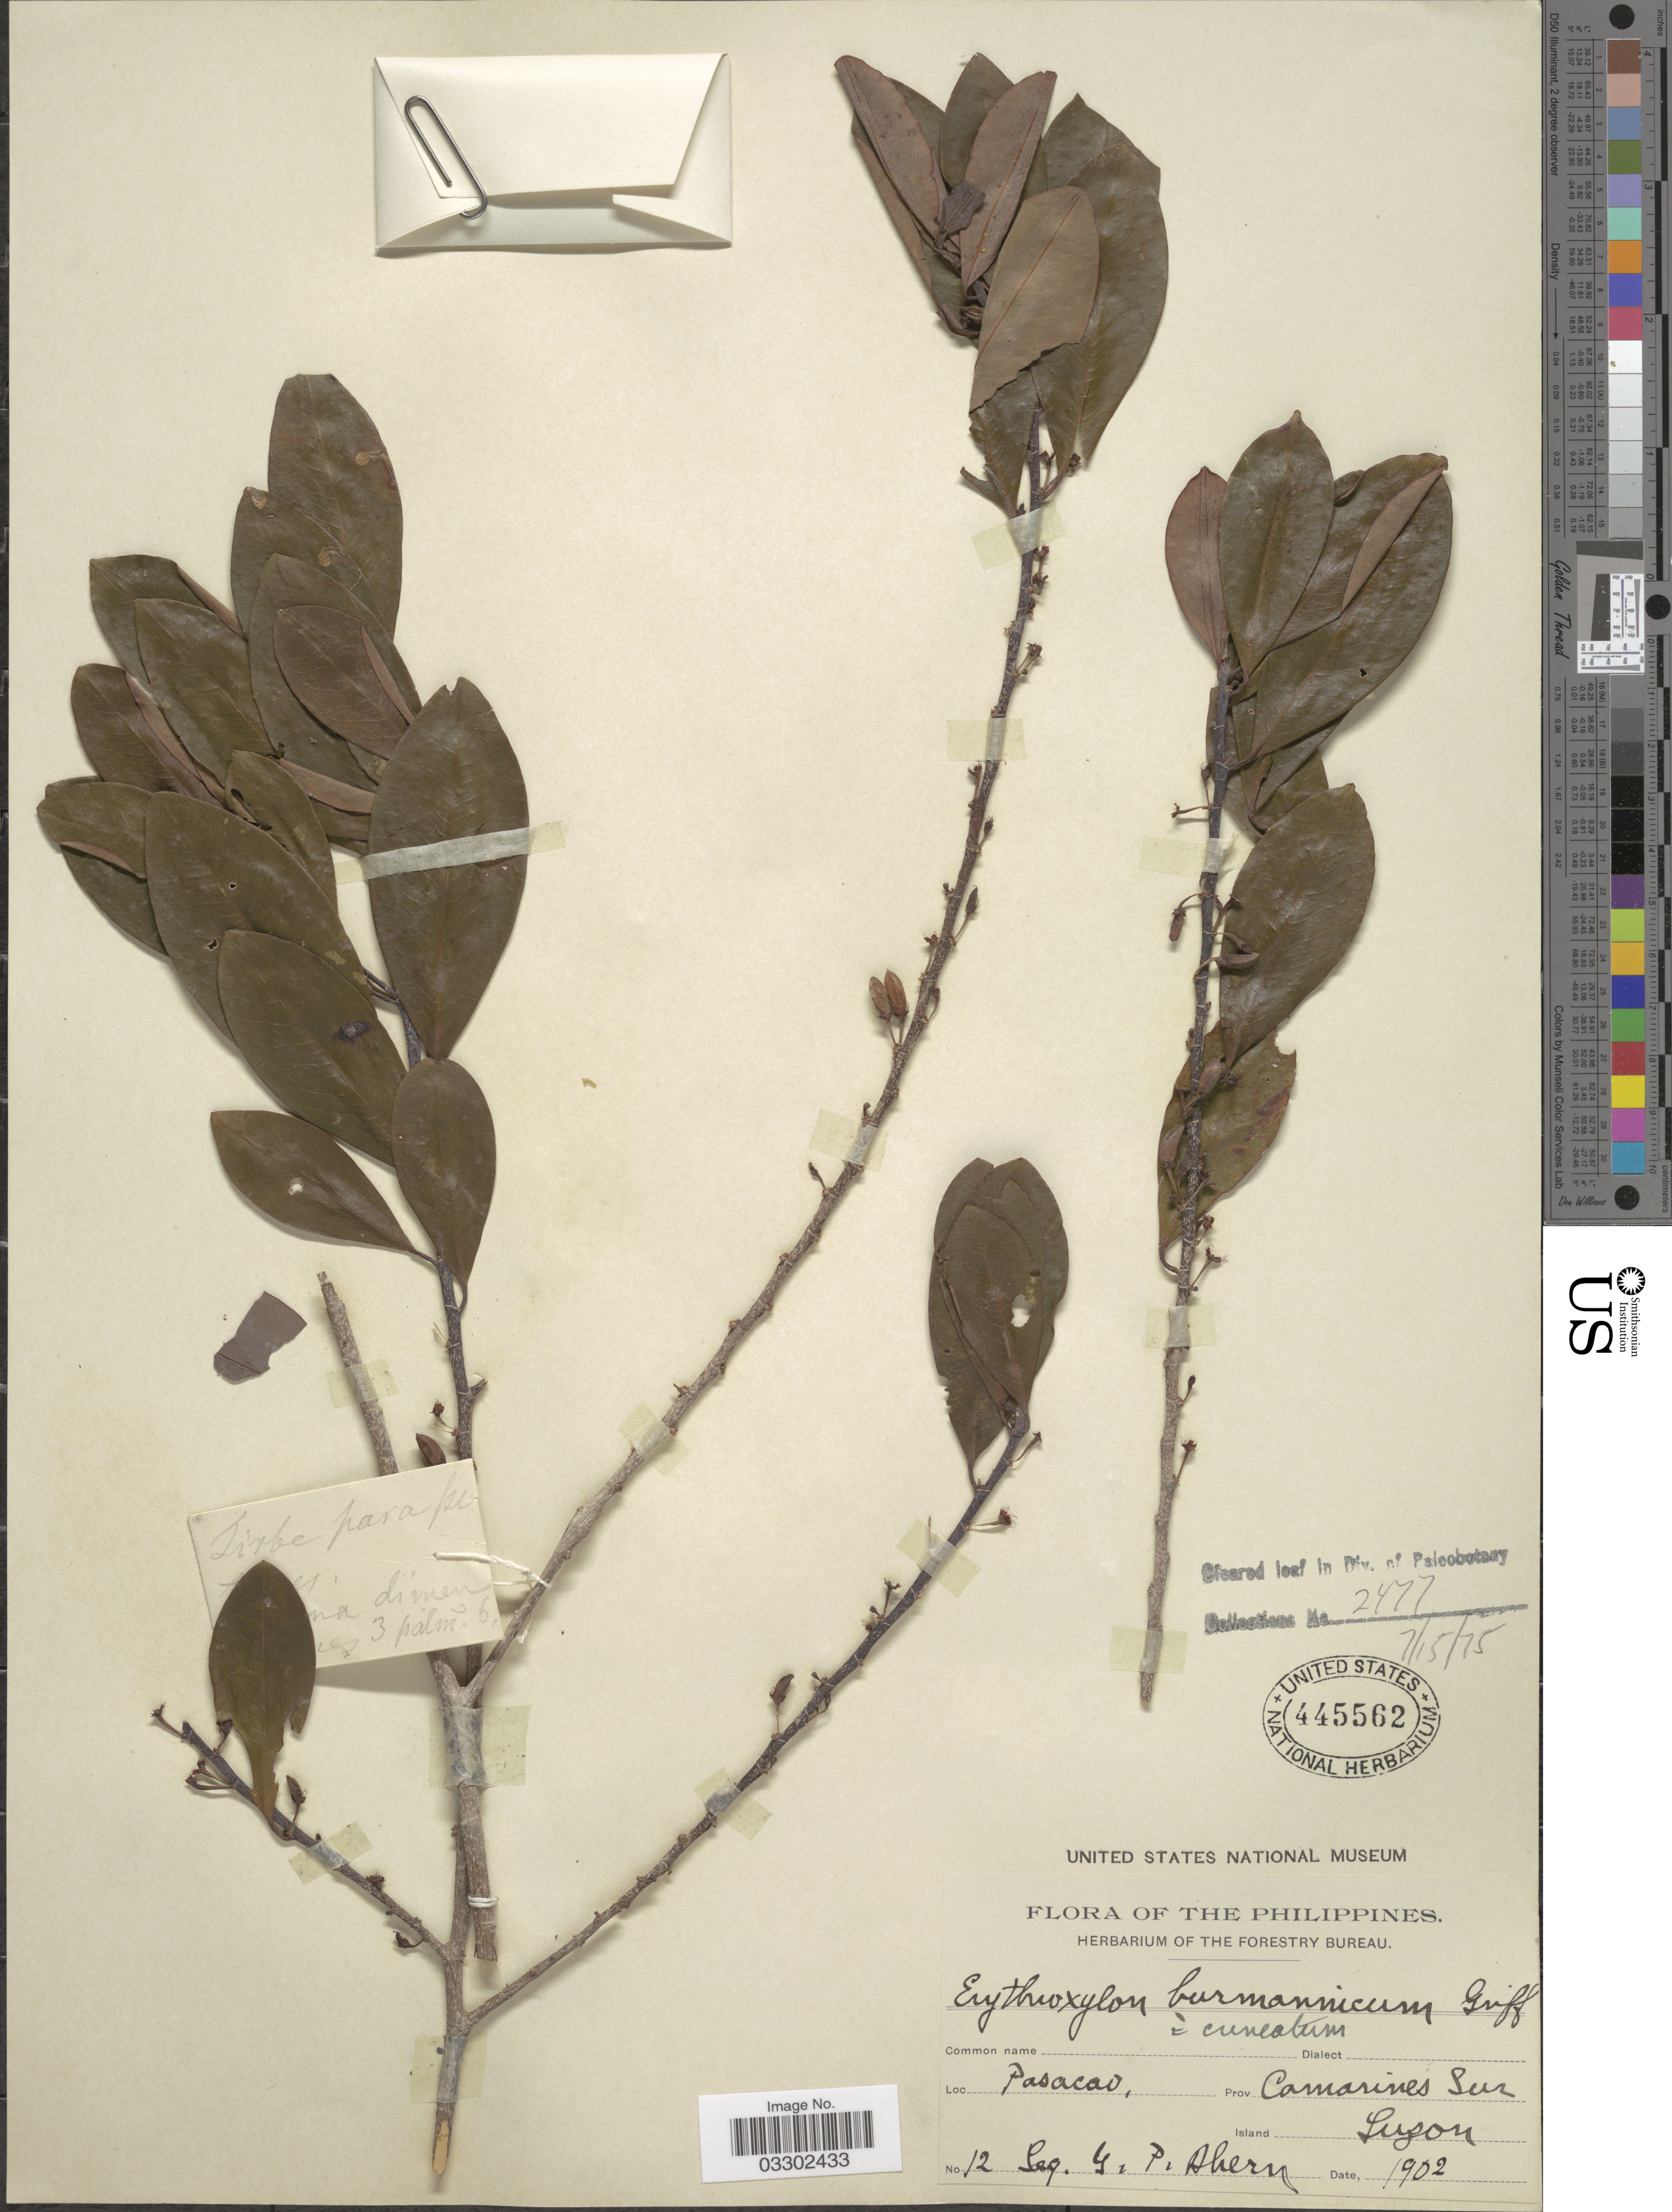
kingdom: Plantae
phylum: Tracheophyta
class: Magnoliopsida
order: Malpighiales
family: Erythroxylaceae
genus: Erythroxylum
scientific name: Erythroxylum cuneatum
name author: (Miq.) Kurz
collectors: G. Ahern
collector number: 12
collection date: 1902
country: Philippines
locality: Pasacao, Prov. Camarines Sur, Luzon.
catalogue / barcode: US 445562